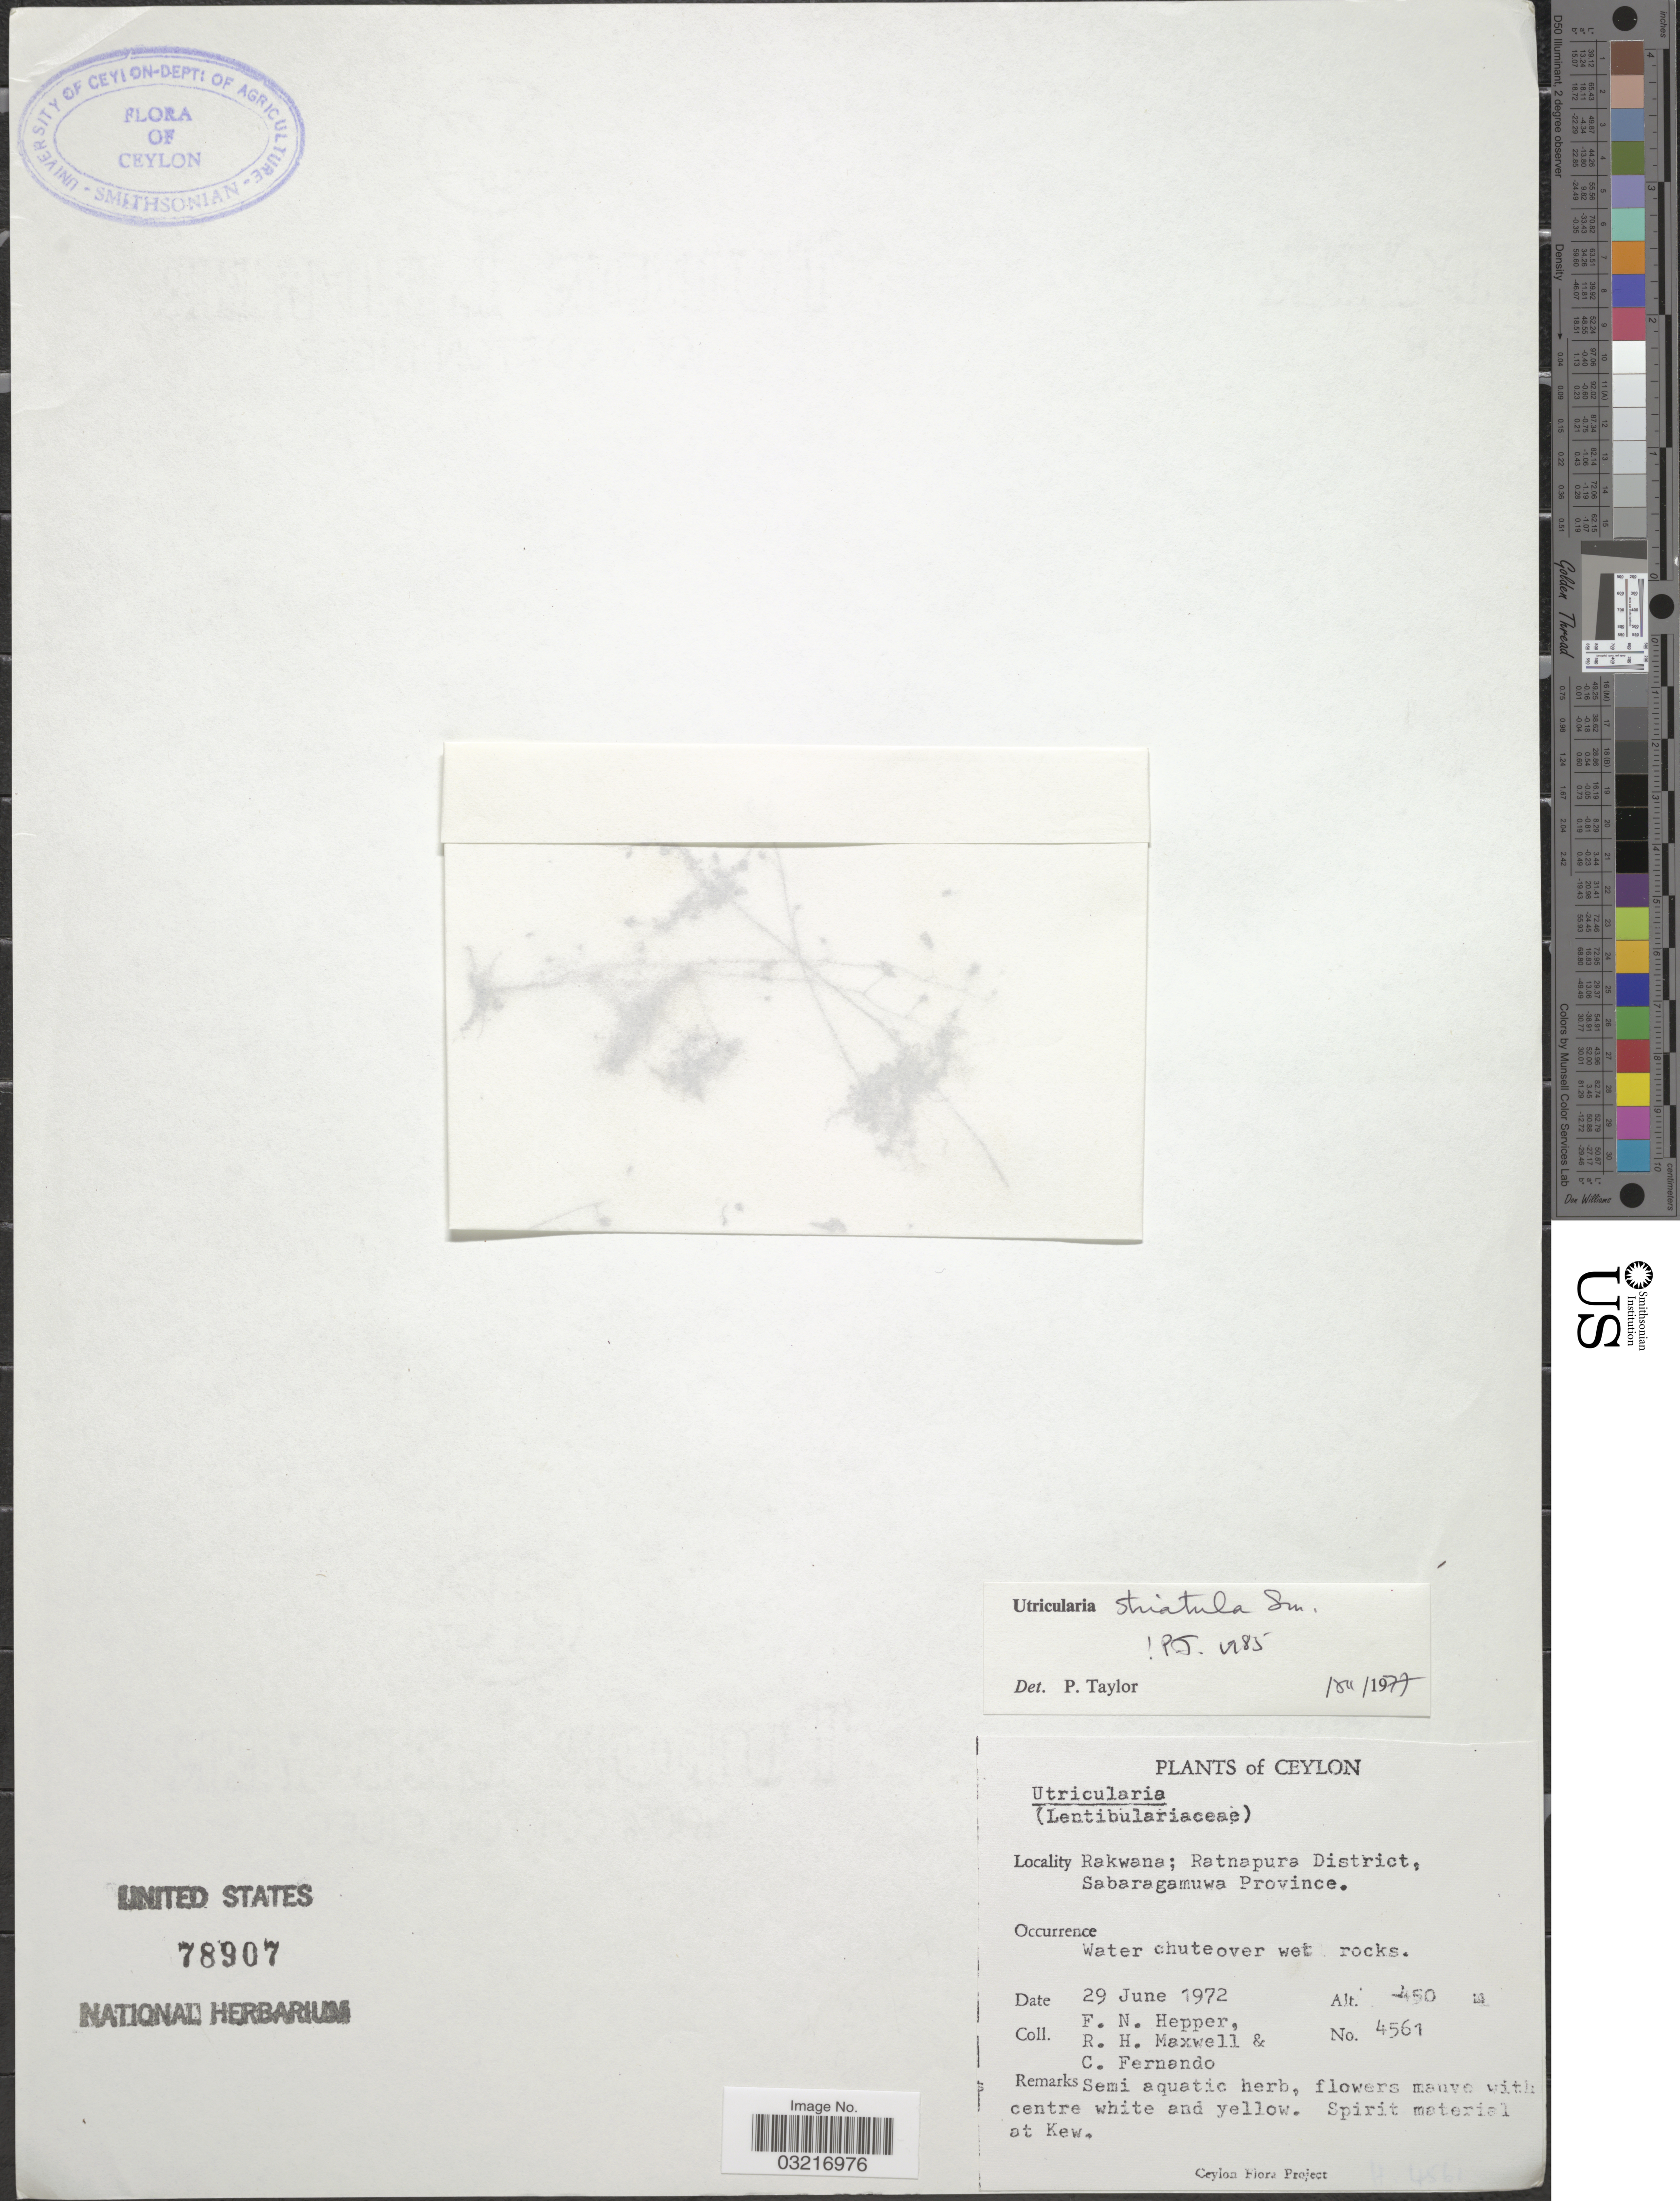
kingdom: Plantae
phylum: Tracheophyta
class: Magnoliopsida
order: Lamiales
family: Lentibulariaceae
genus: Utricularia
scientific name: Utricularia striatula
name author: Sm.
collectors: F. Hepper, R. Maxwell & C. Fernando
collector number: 4561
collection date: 1972-06-29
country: Sri Lanka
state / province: Sabaragamuwa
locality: Ceylon, Rakwana; Ratnapura District.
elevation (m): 450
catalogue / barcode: US 78907